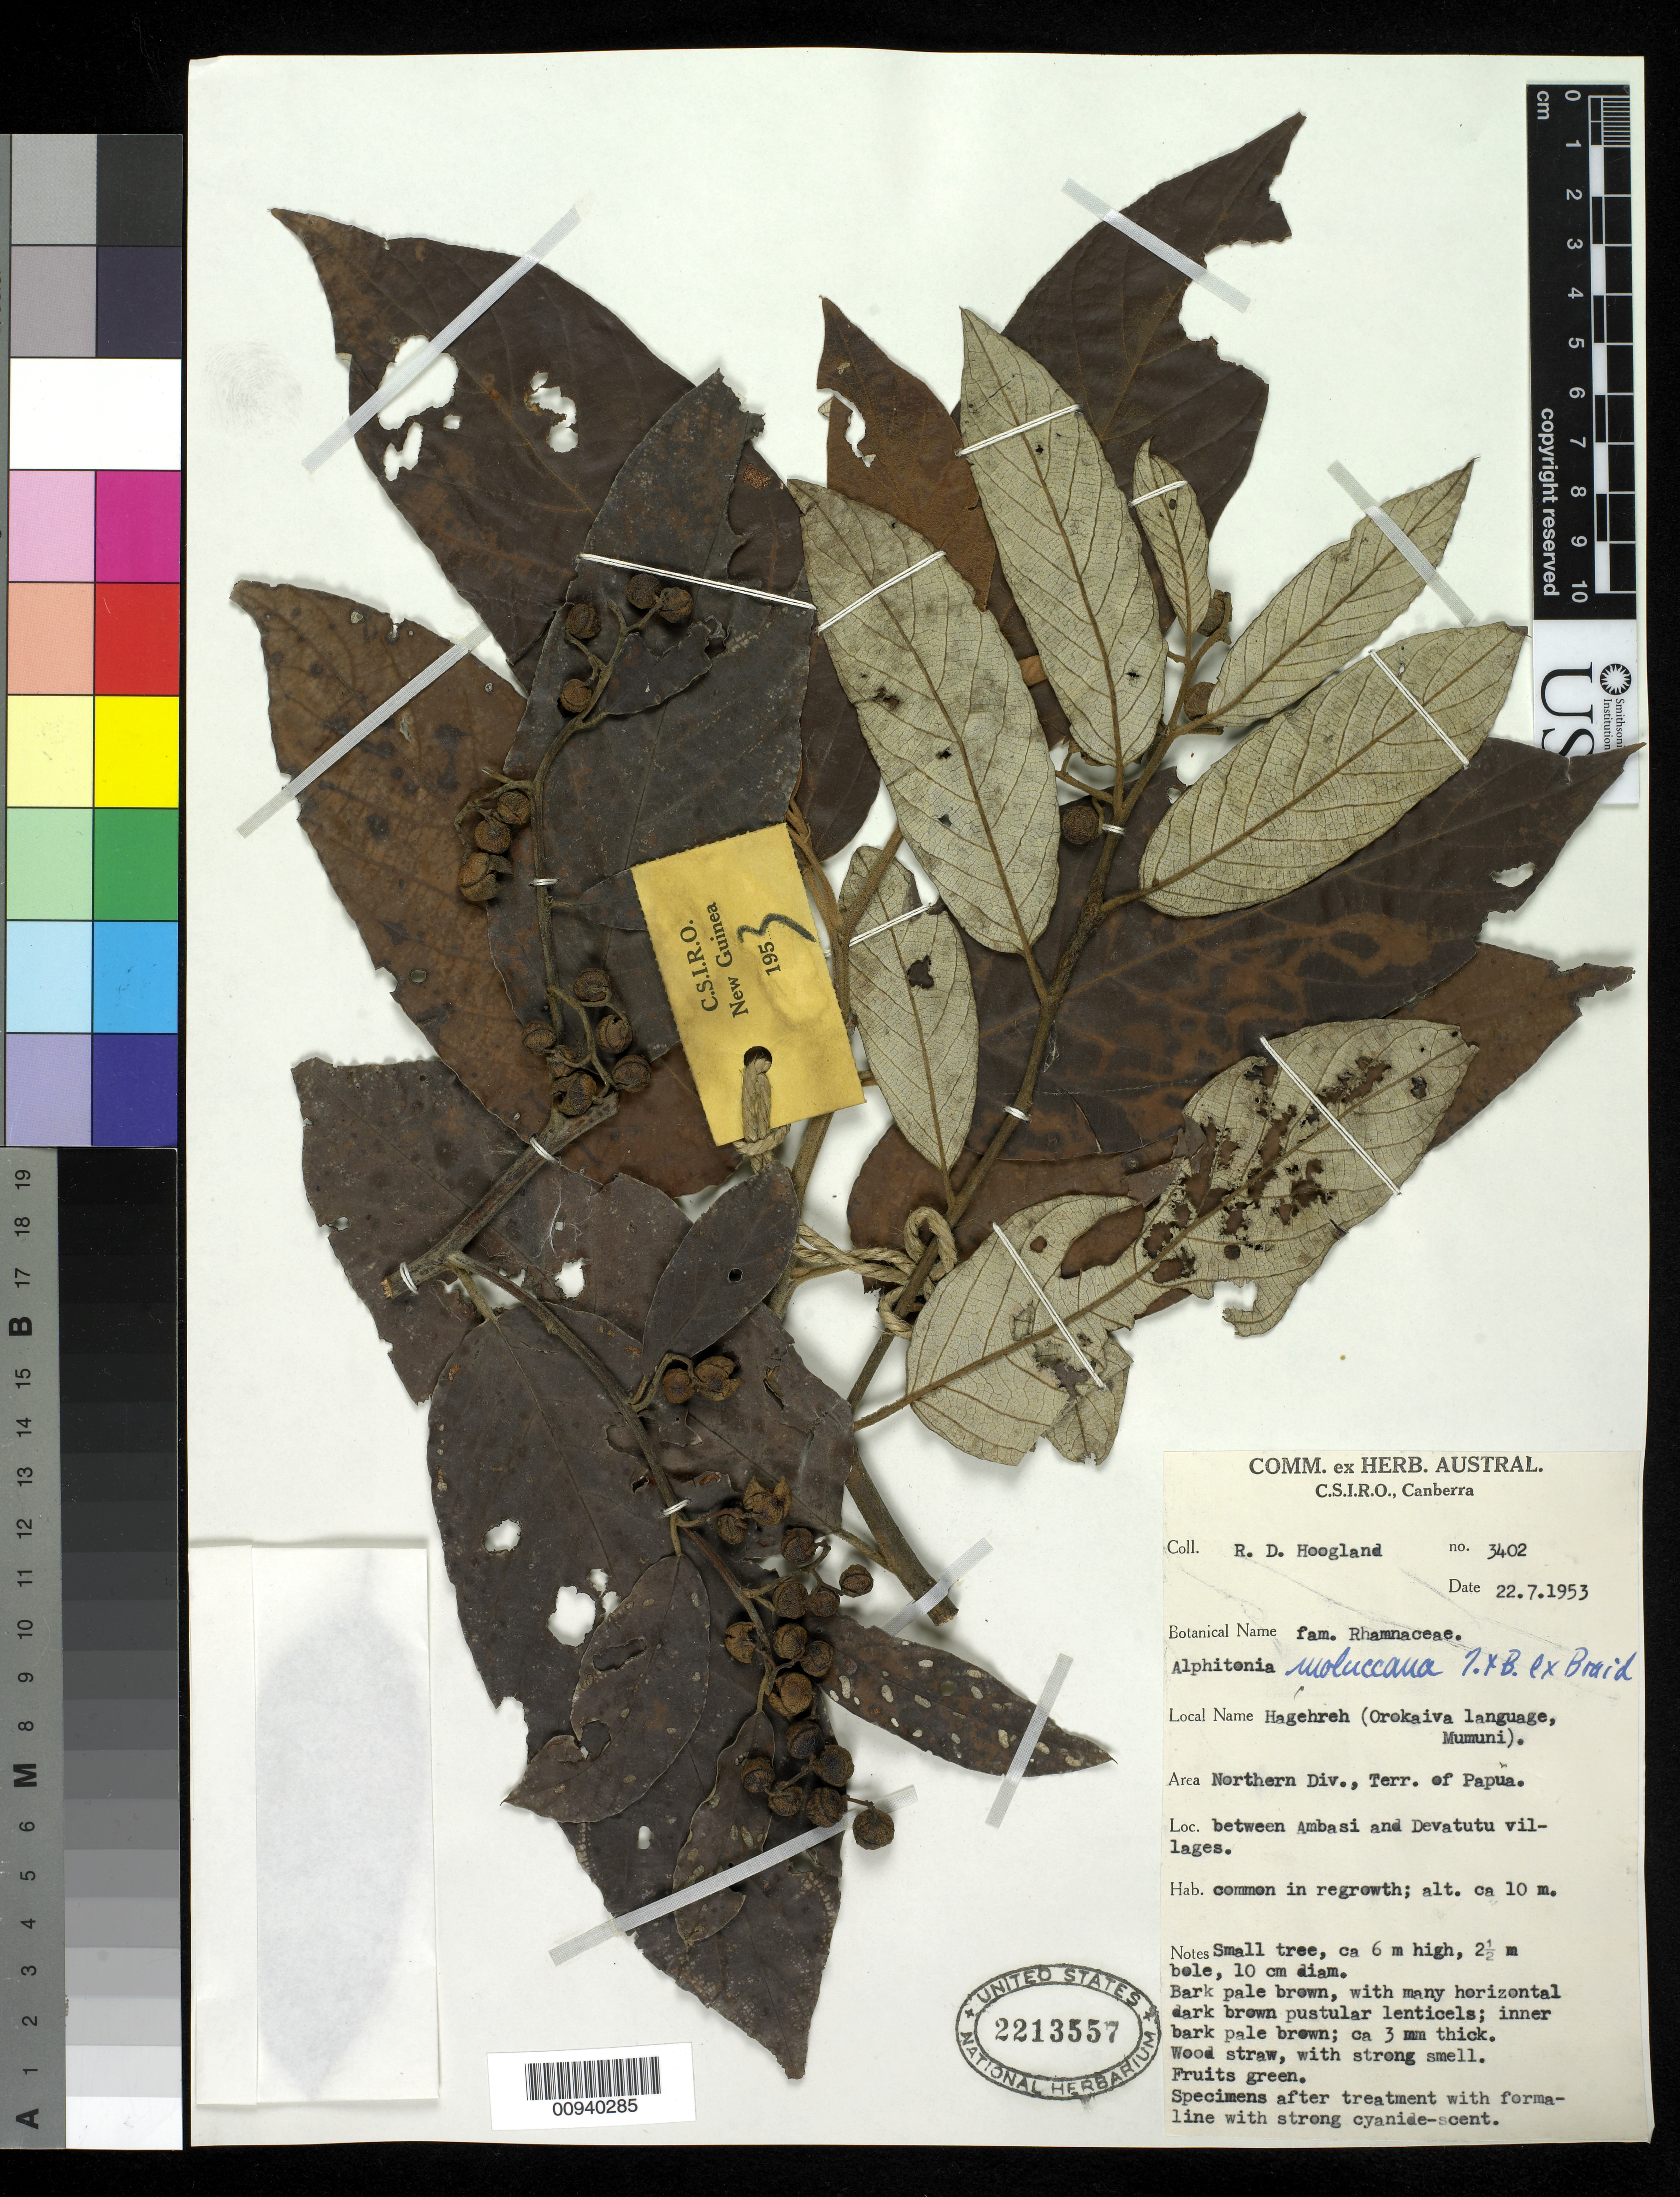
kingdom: Plantae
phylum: Tracheophyta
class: Magnoliopsida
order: Rosales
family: Rhamnaceae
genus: Alphitonia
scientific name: Alphitonia moluccana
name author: Teijsm. & Binn.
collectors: R. D. Hoogland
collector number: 3402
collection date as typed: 22 Jul 1953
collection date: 1953-07-22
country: Papua New Guinea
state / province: Northern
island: New Guinea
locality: between Ambasi and Devatutu villages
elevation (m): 10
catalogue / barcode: US 2213557